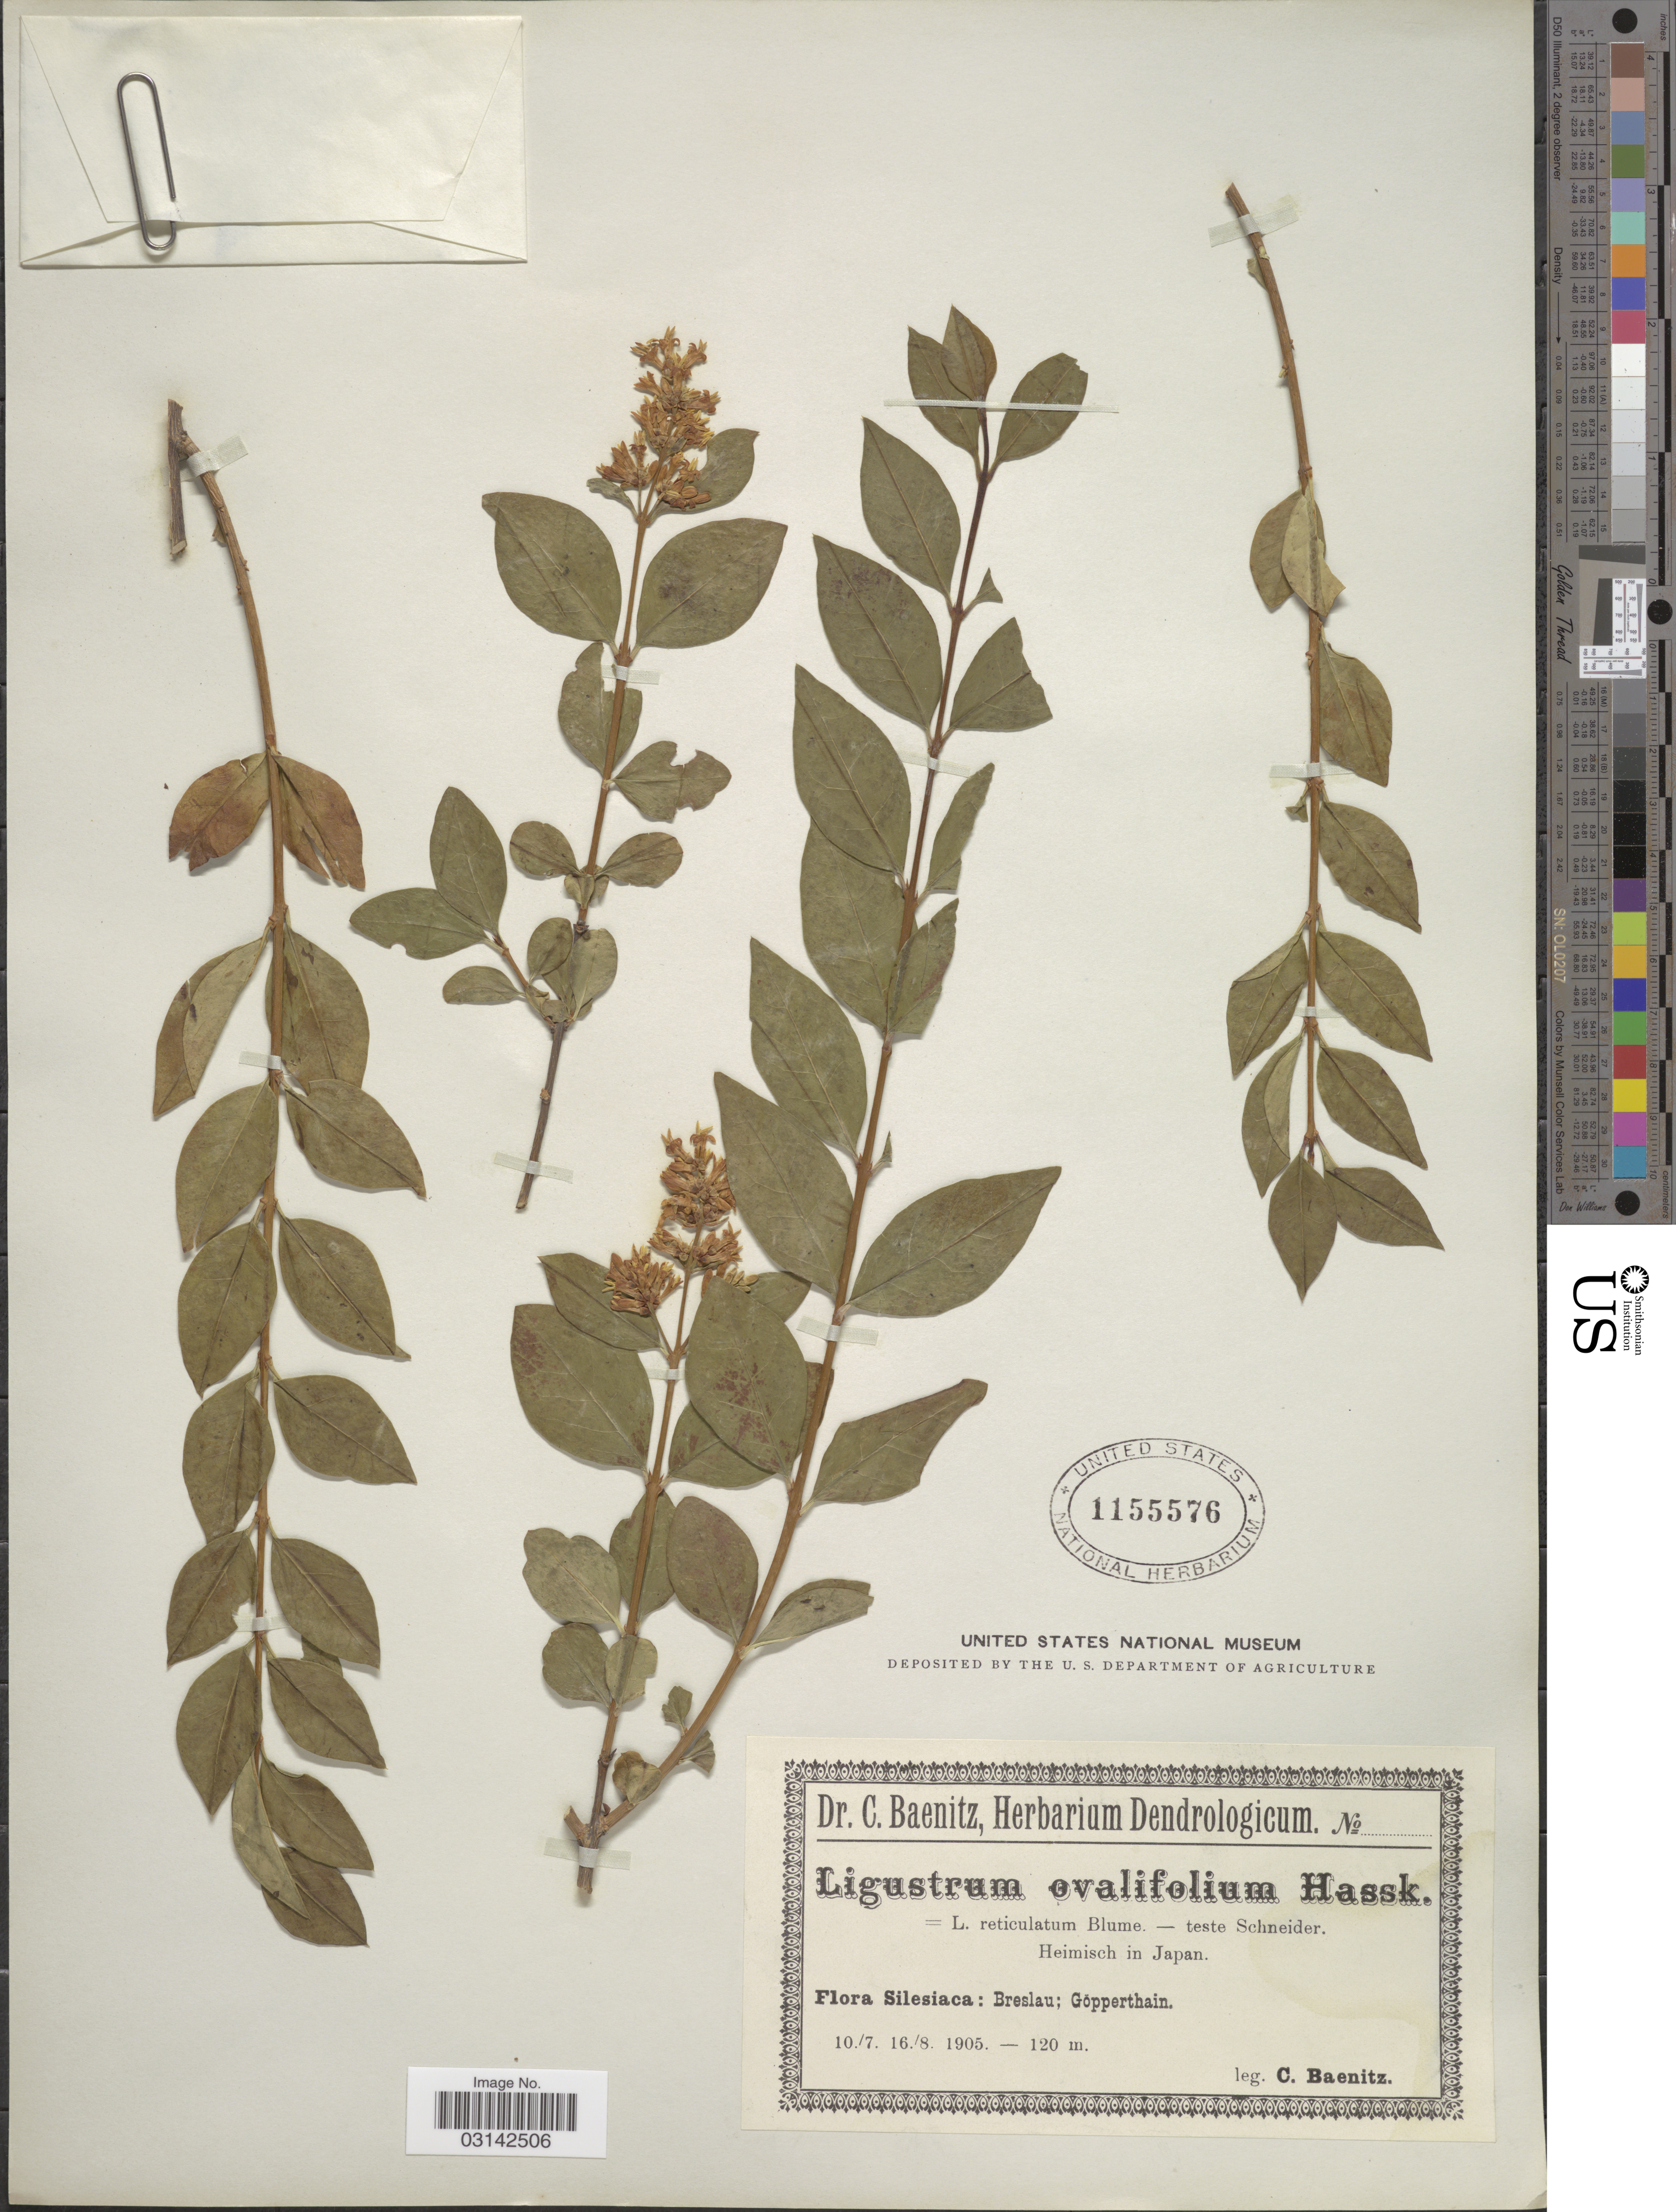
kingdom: Plantae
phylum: Tracheophyta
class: Magnoliopsida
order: Lamiales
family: Oleaceae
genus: Ligustrum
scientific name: Ligustrum ovalifolium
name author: Hassk.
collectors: C. G. Baenitz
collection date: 1905-07-10/1905-08-16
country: Poland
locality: Silesiaca: Breslau; Göpperthain.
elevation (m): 120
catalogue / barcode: US 1155576